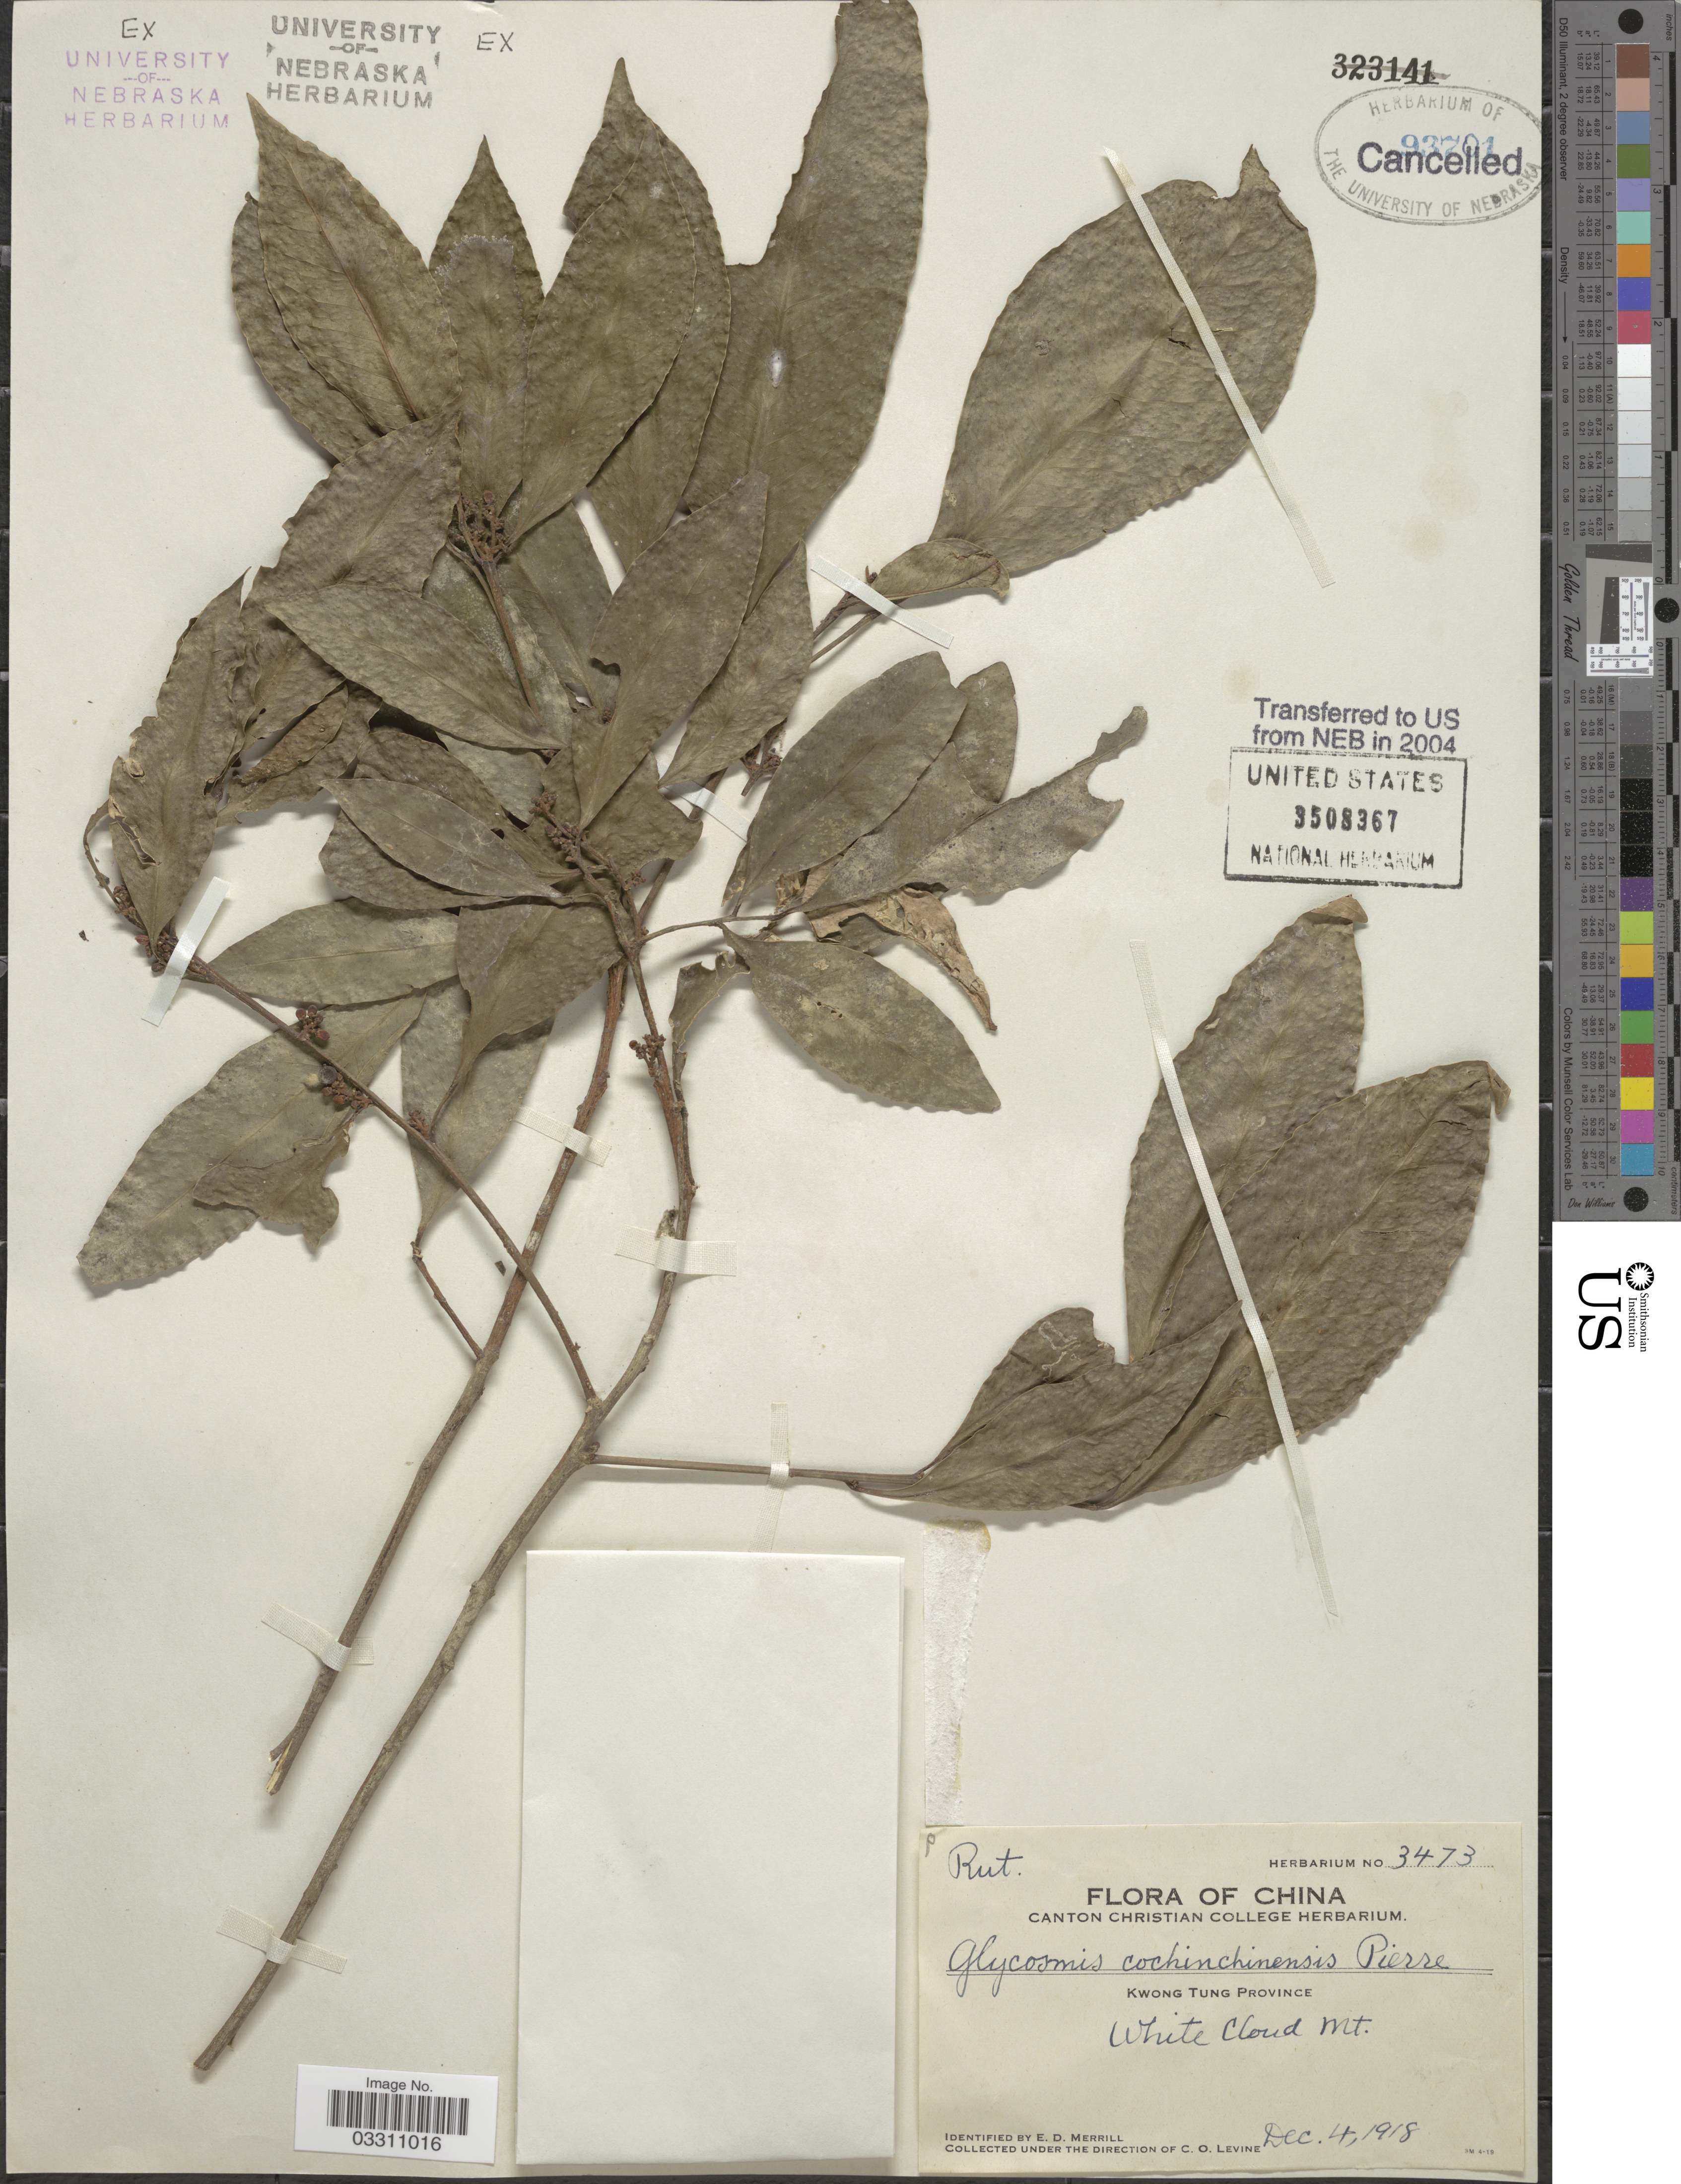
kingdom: Plantae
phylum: Tracheophyta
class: Magnoliopsida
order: Sapindales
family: Rutaceae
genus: Glycosmis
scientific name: Glycosmis cochinchinensis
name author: (Lour.) Pierre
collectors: C. O. Levine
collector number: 3473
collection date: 1918-12-04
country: China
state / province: Guangdong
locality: Kwong Tung Province, White Cloud Mt.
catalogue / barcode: US 3508367